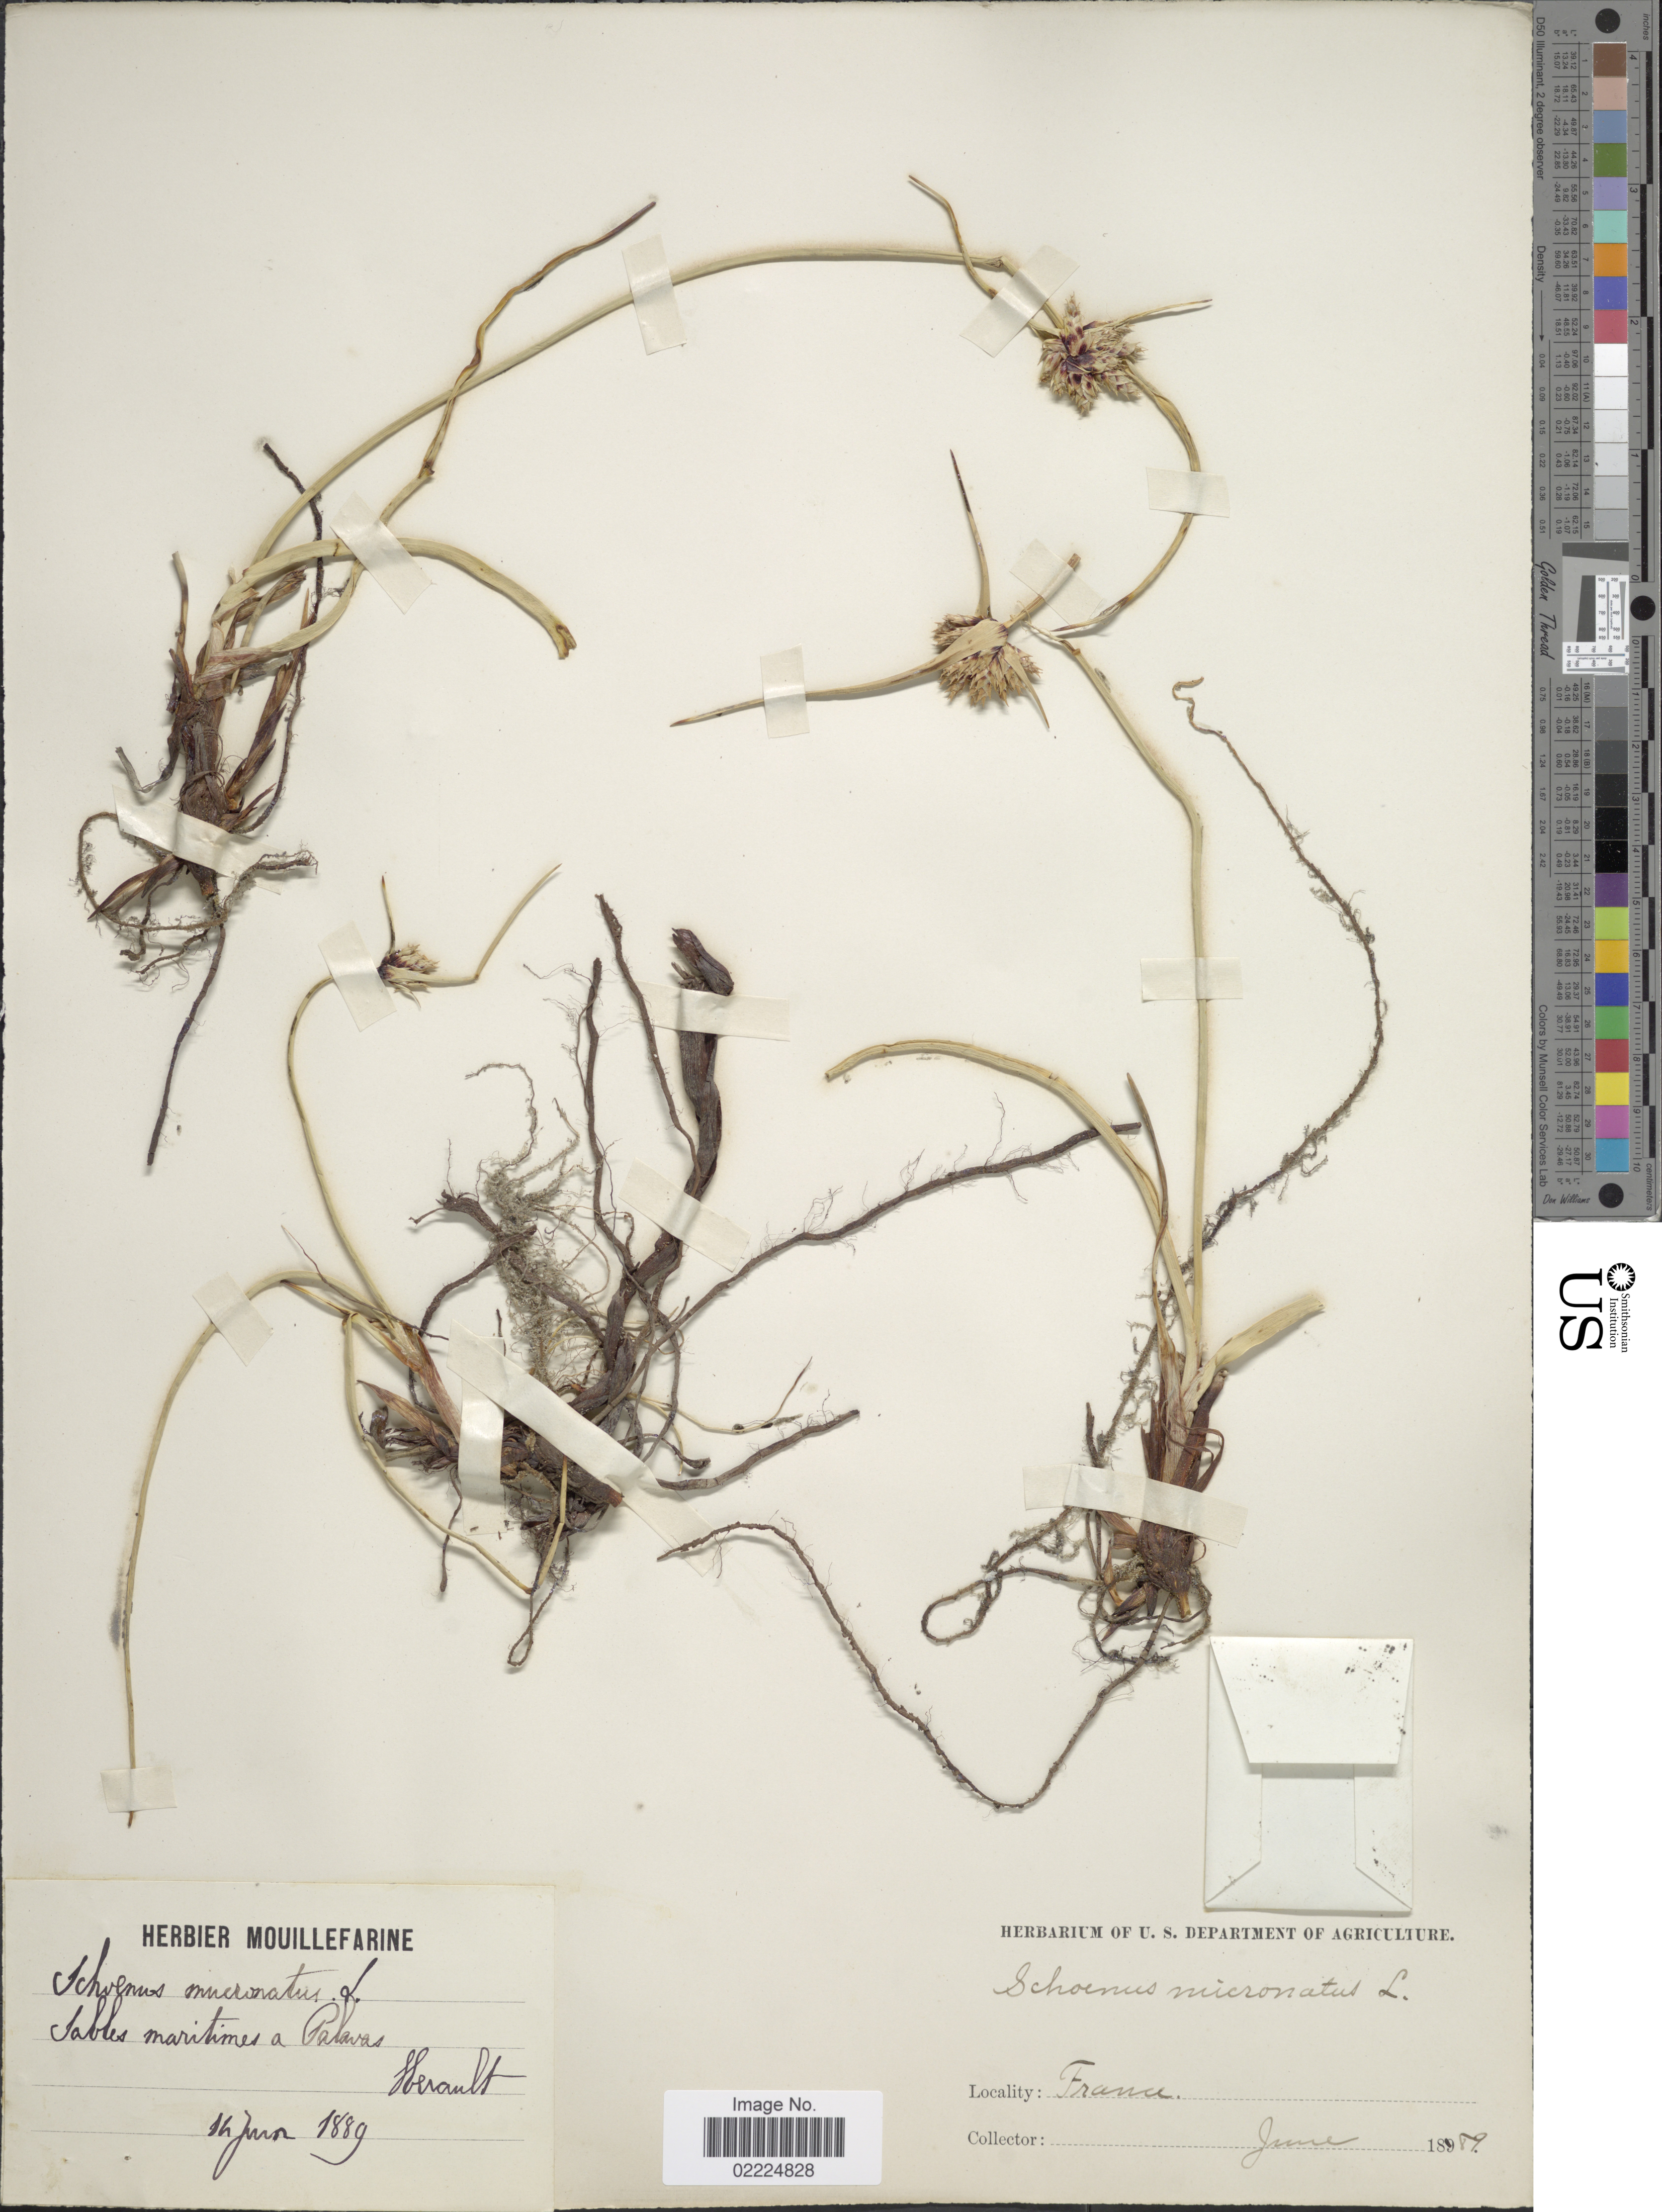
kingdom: Plantae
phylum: Tracheophyta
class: Liliopsida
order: Poales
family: Cyperaceae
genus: Cyperus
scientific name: Cyperus capitatus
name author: Vand.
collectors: ex herb. Mouillefarine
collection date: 1889-06-14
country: France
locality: Sables maritimes a Palavas, Herault. France.